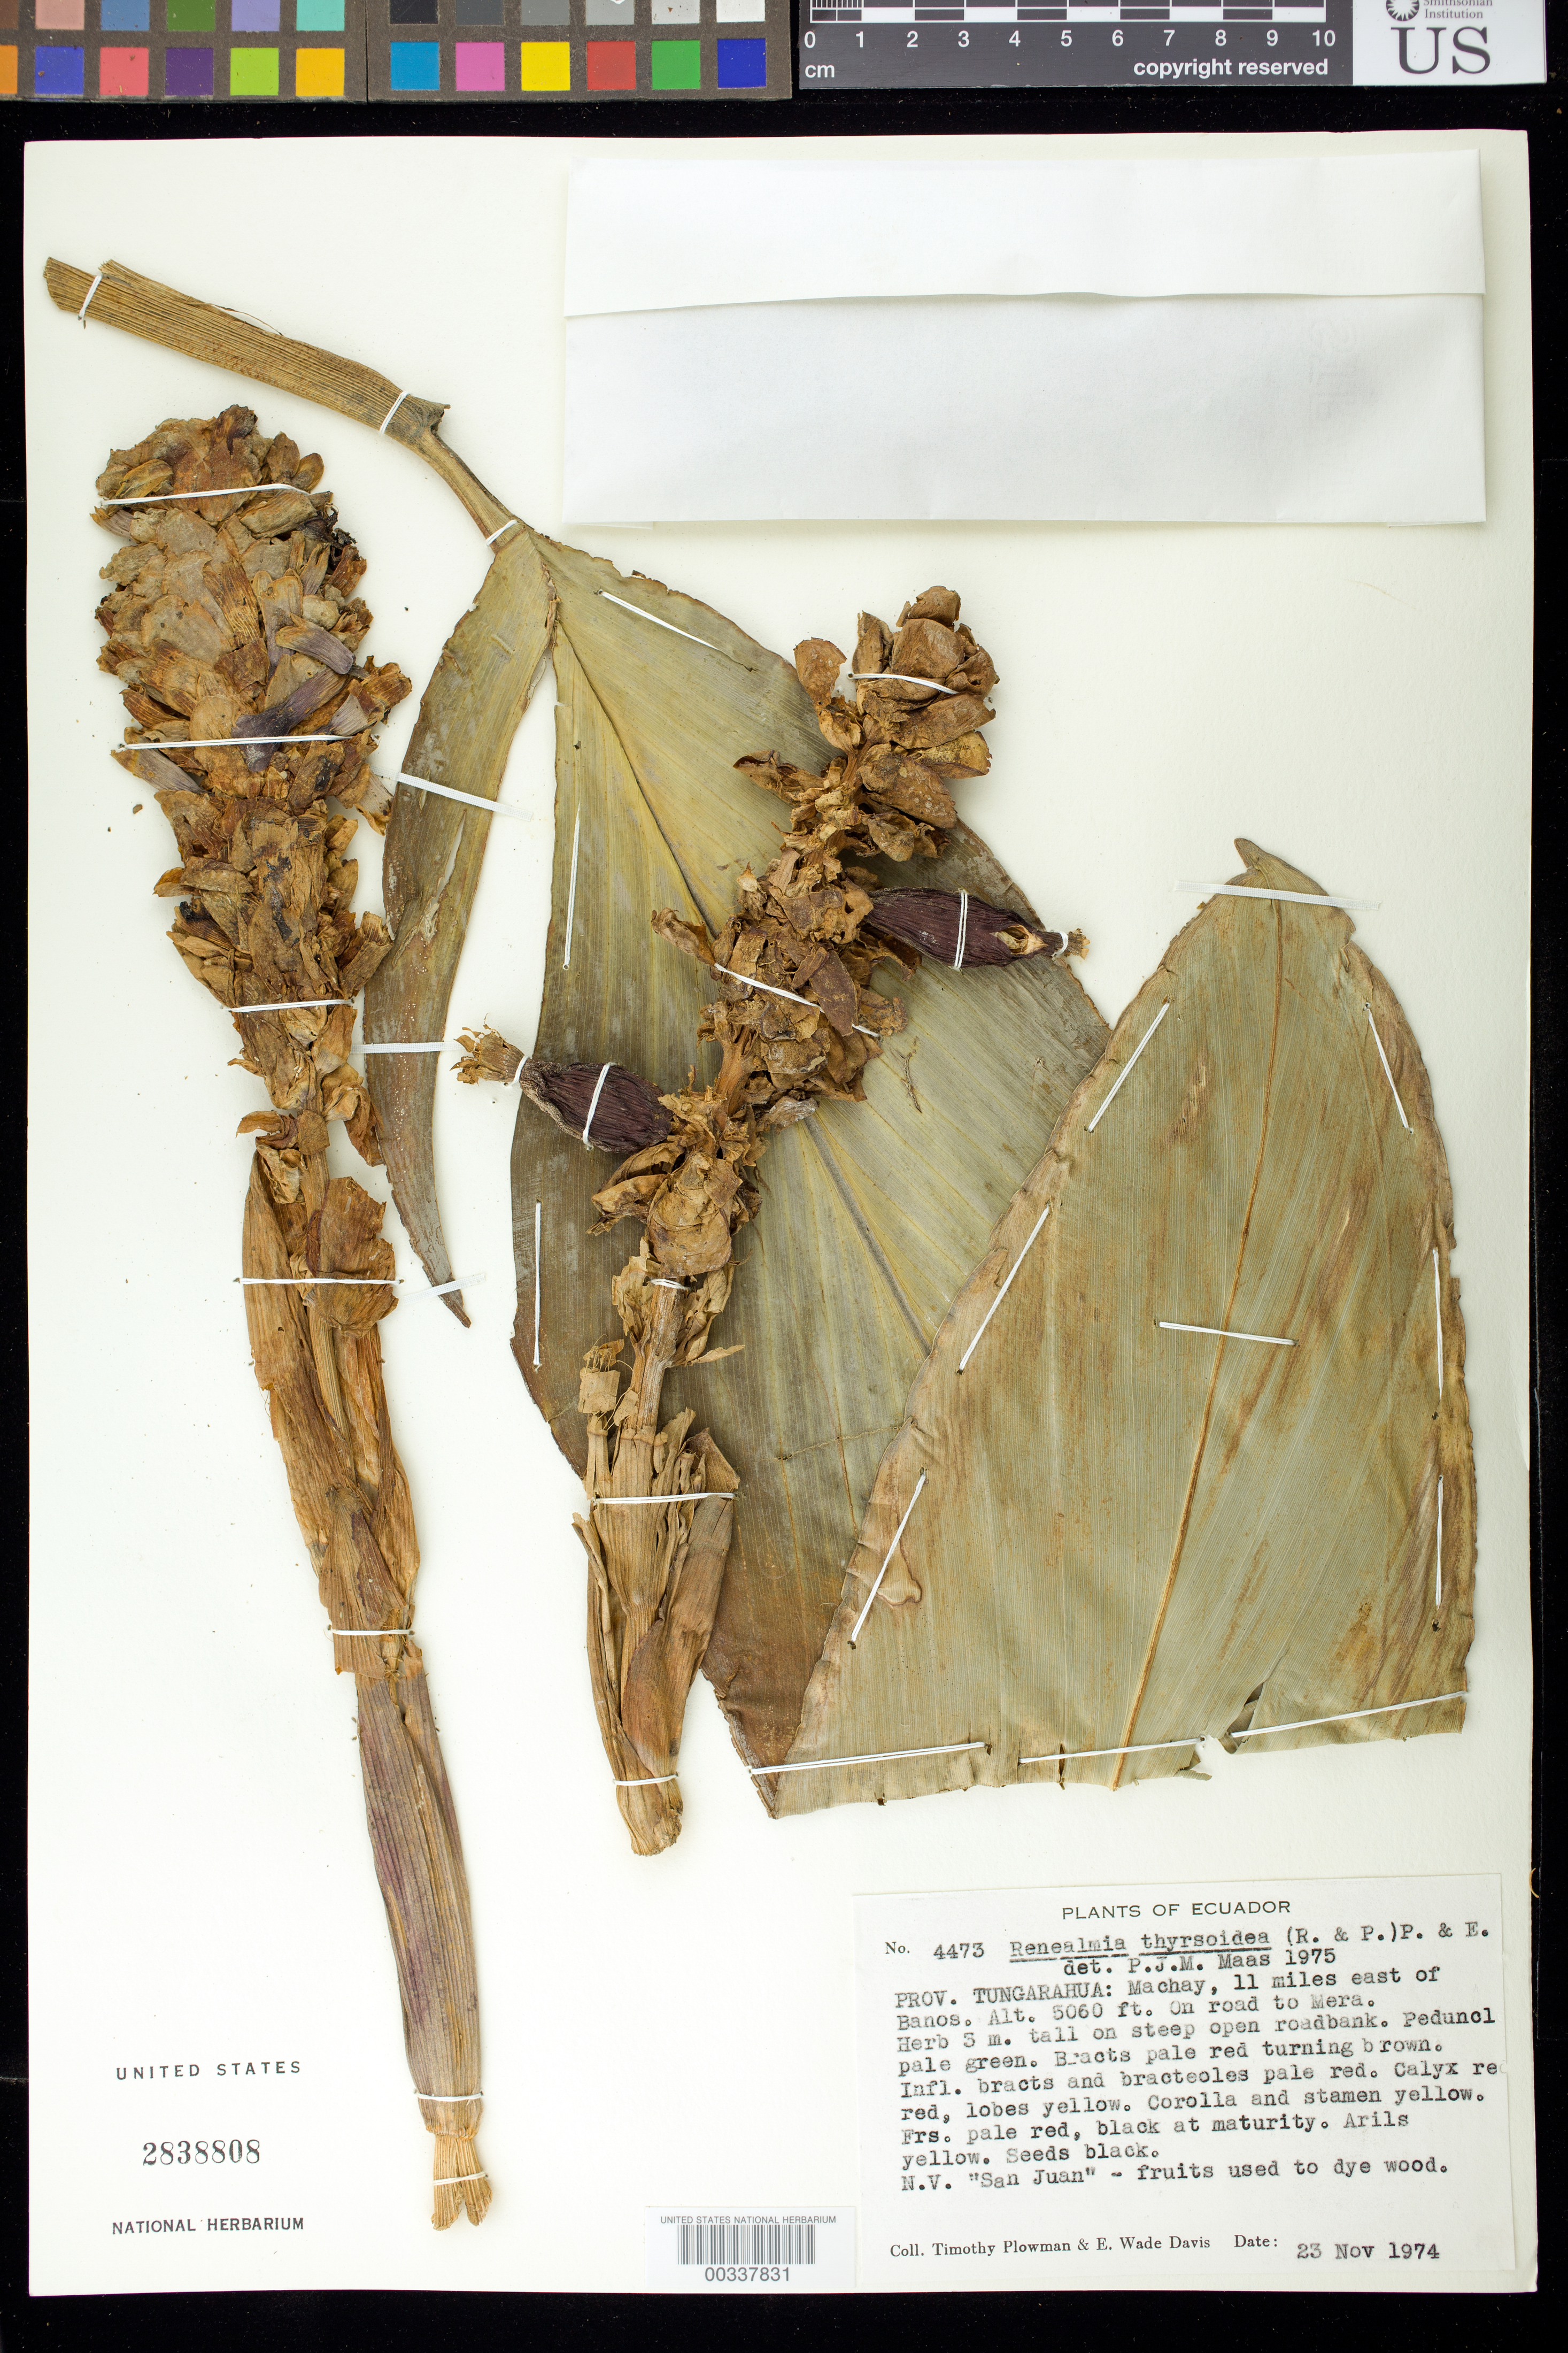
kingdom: Plantae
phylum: Tracheophyta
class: Liliopsida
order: Zingiberales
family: Zingiberaceae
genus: Renealmia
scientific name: Renealmia thyrsoidea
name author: (Ruiz & Pav.) Poepp. & Endl.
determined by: Maas, Paul J. M.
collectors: T. Plowman & E. W. Davis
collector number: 4473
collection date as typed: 23 Nov 1974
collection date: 1974-11-23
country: Ecuador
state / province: Tungurahua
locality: Machay, 11 mi E of banos, on road to mera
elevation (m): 1542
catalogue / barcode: US 2838808